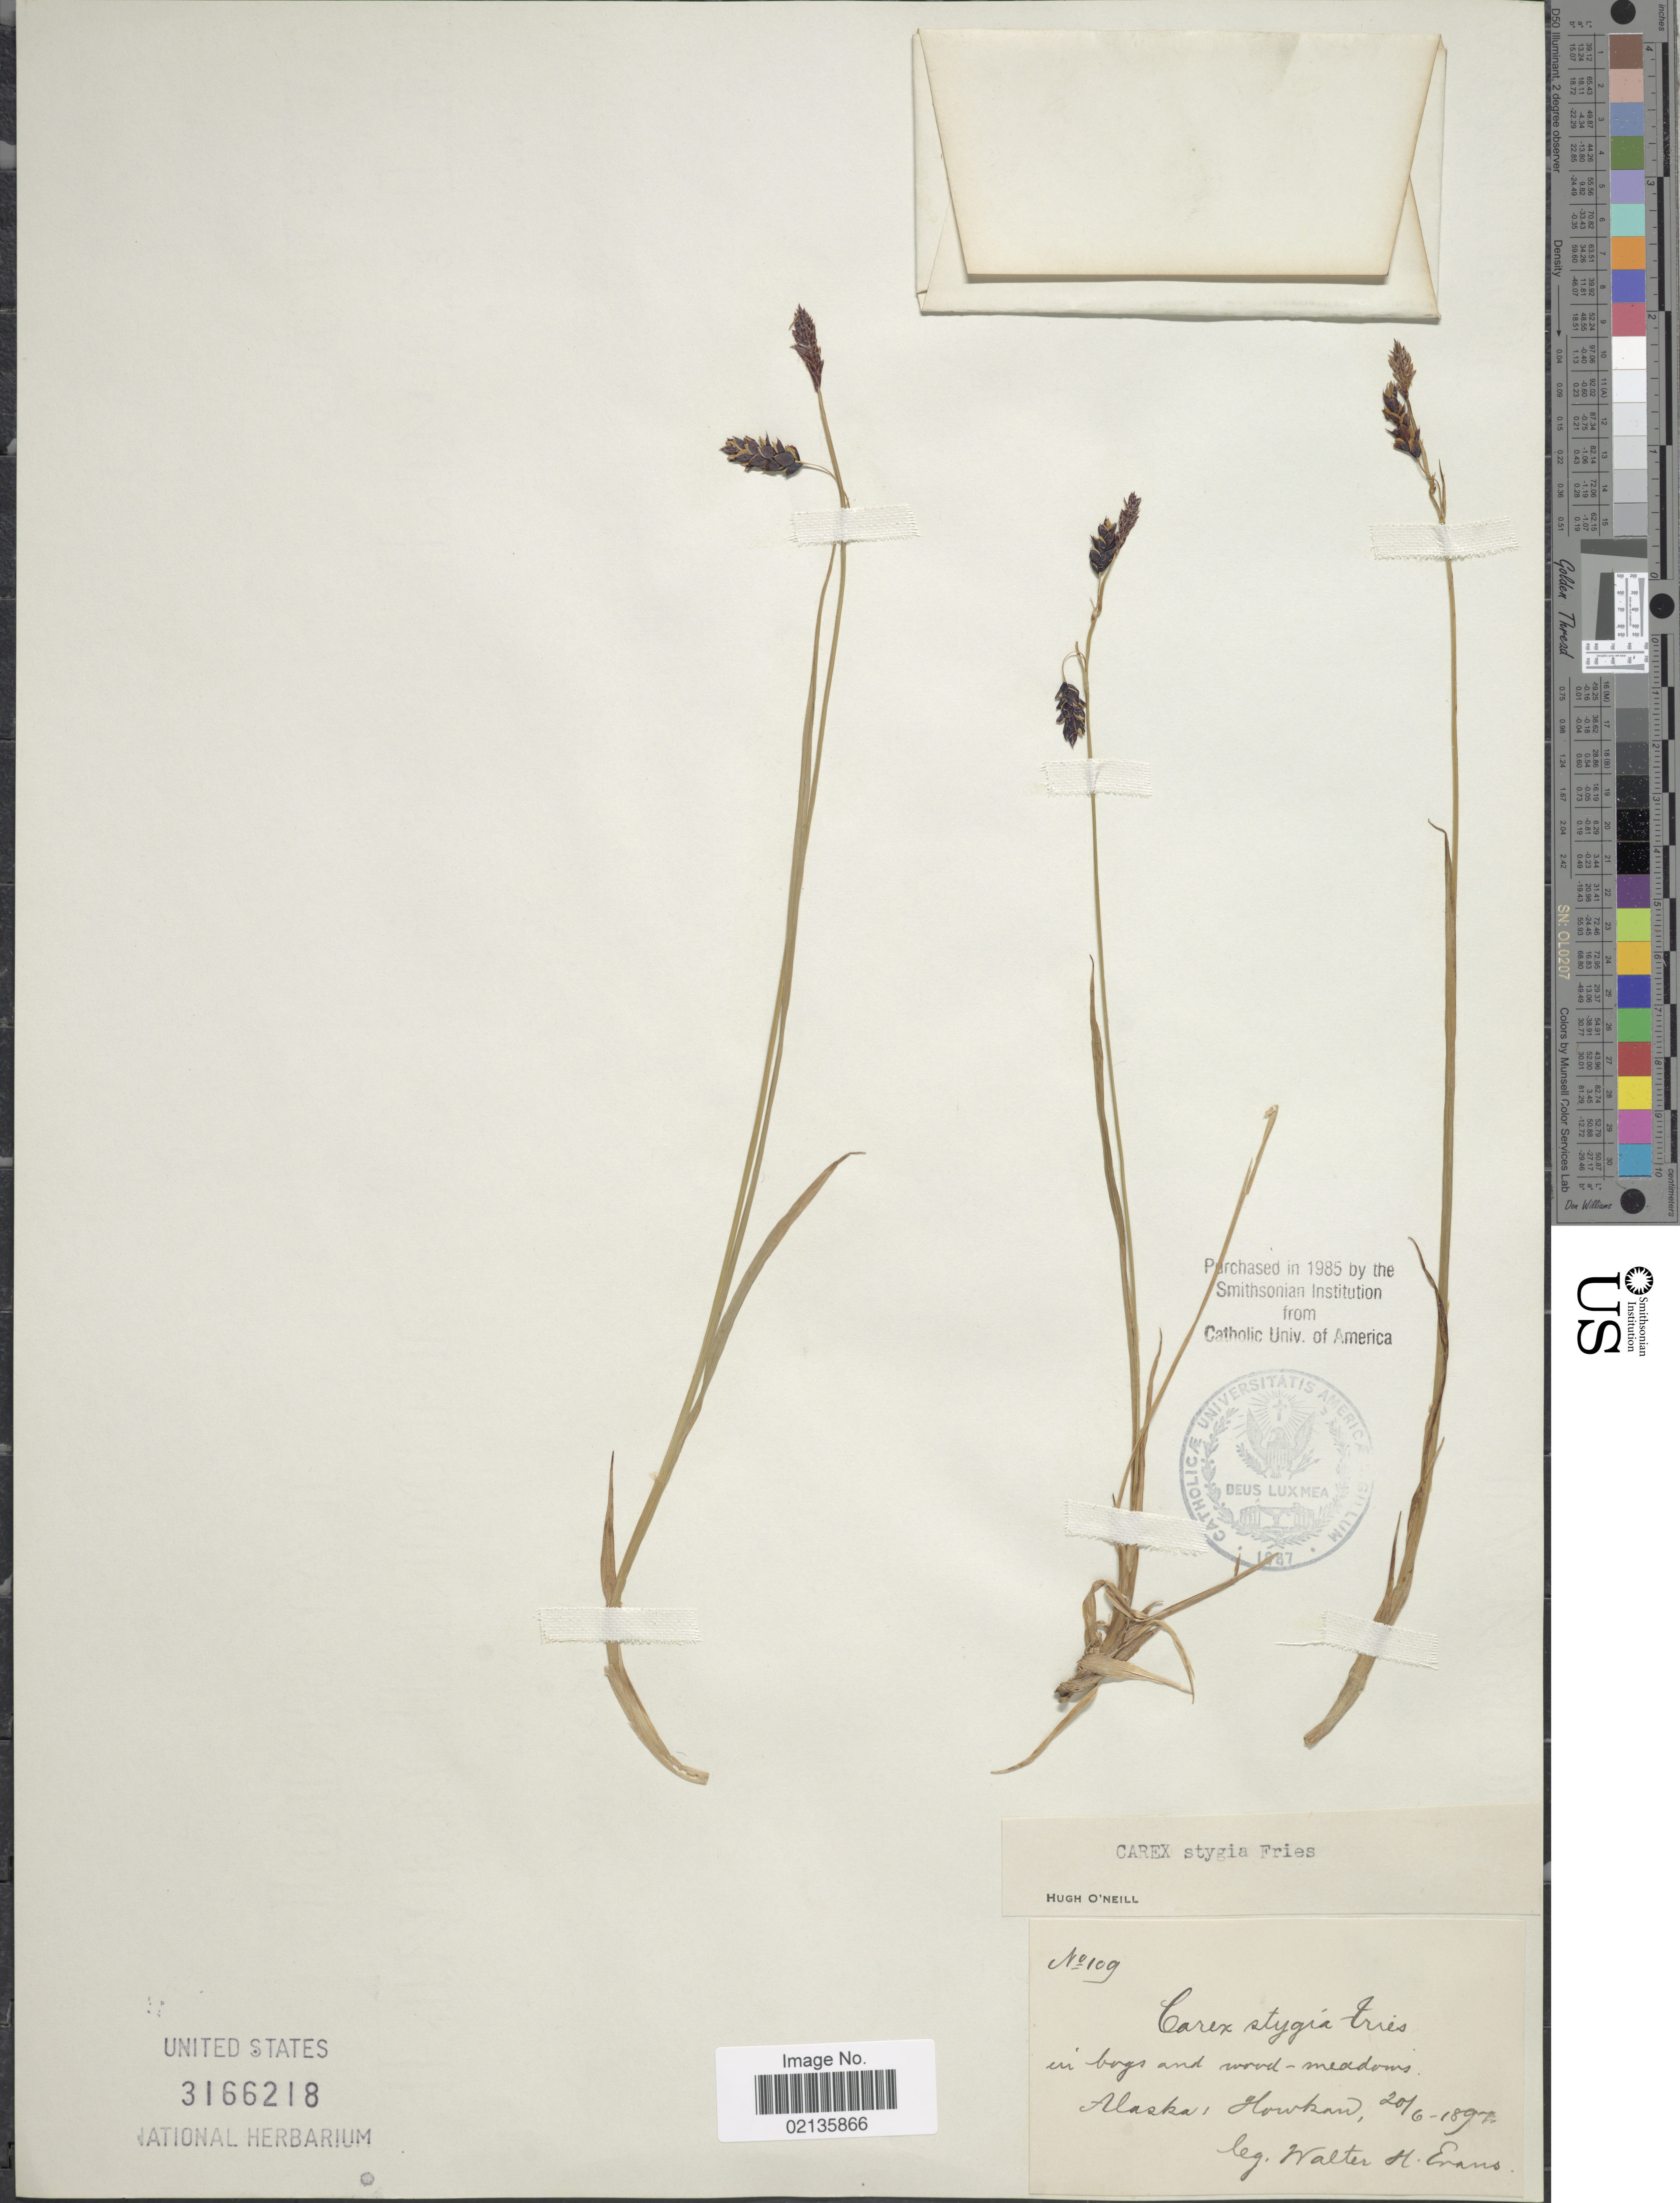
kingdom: Plantae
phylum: Tracheophyta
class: Liliopsida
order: Poales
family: Cyperaceae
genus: Carex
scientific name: Carex x stygia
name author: Fr.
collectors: W. H. Evans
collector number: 109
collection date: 1897-06-20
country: United States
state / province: Alaska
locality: Howkan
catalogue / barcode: US 3166218